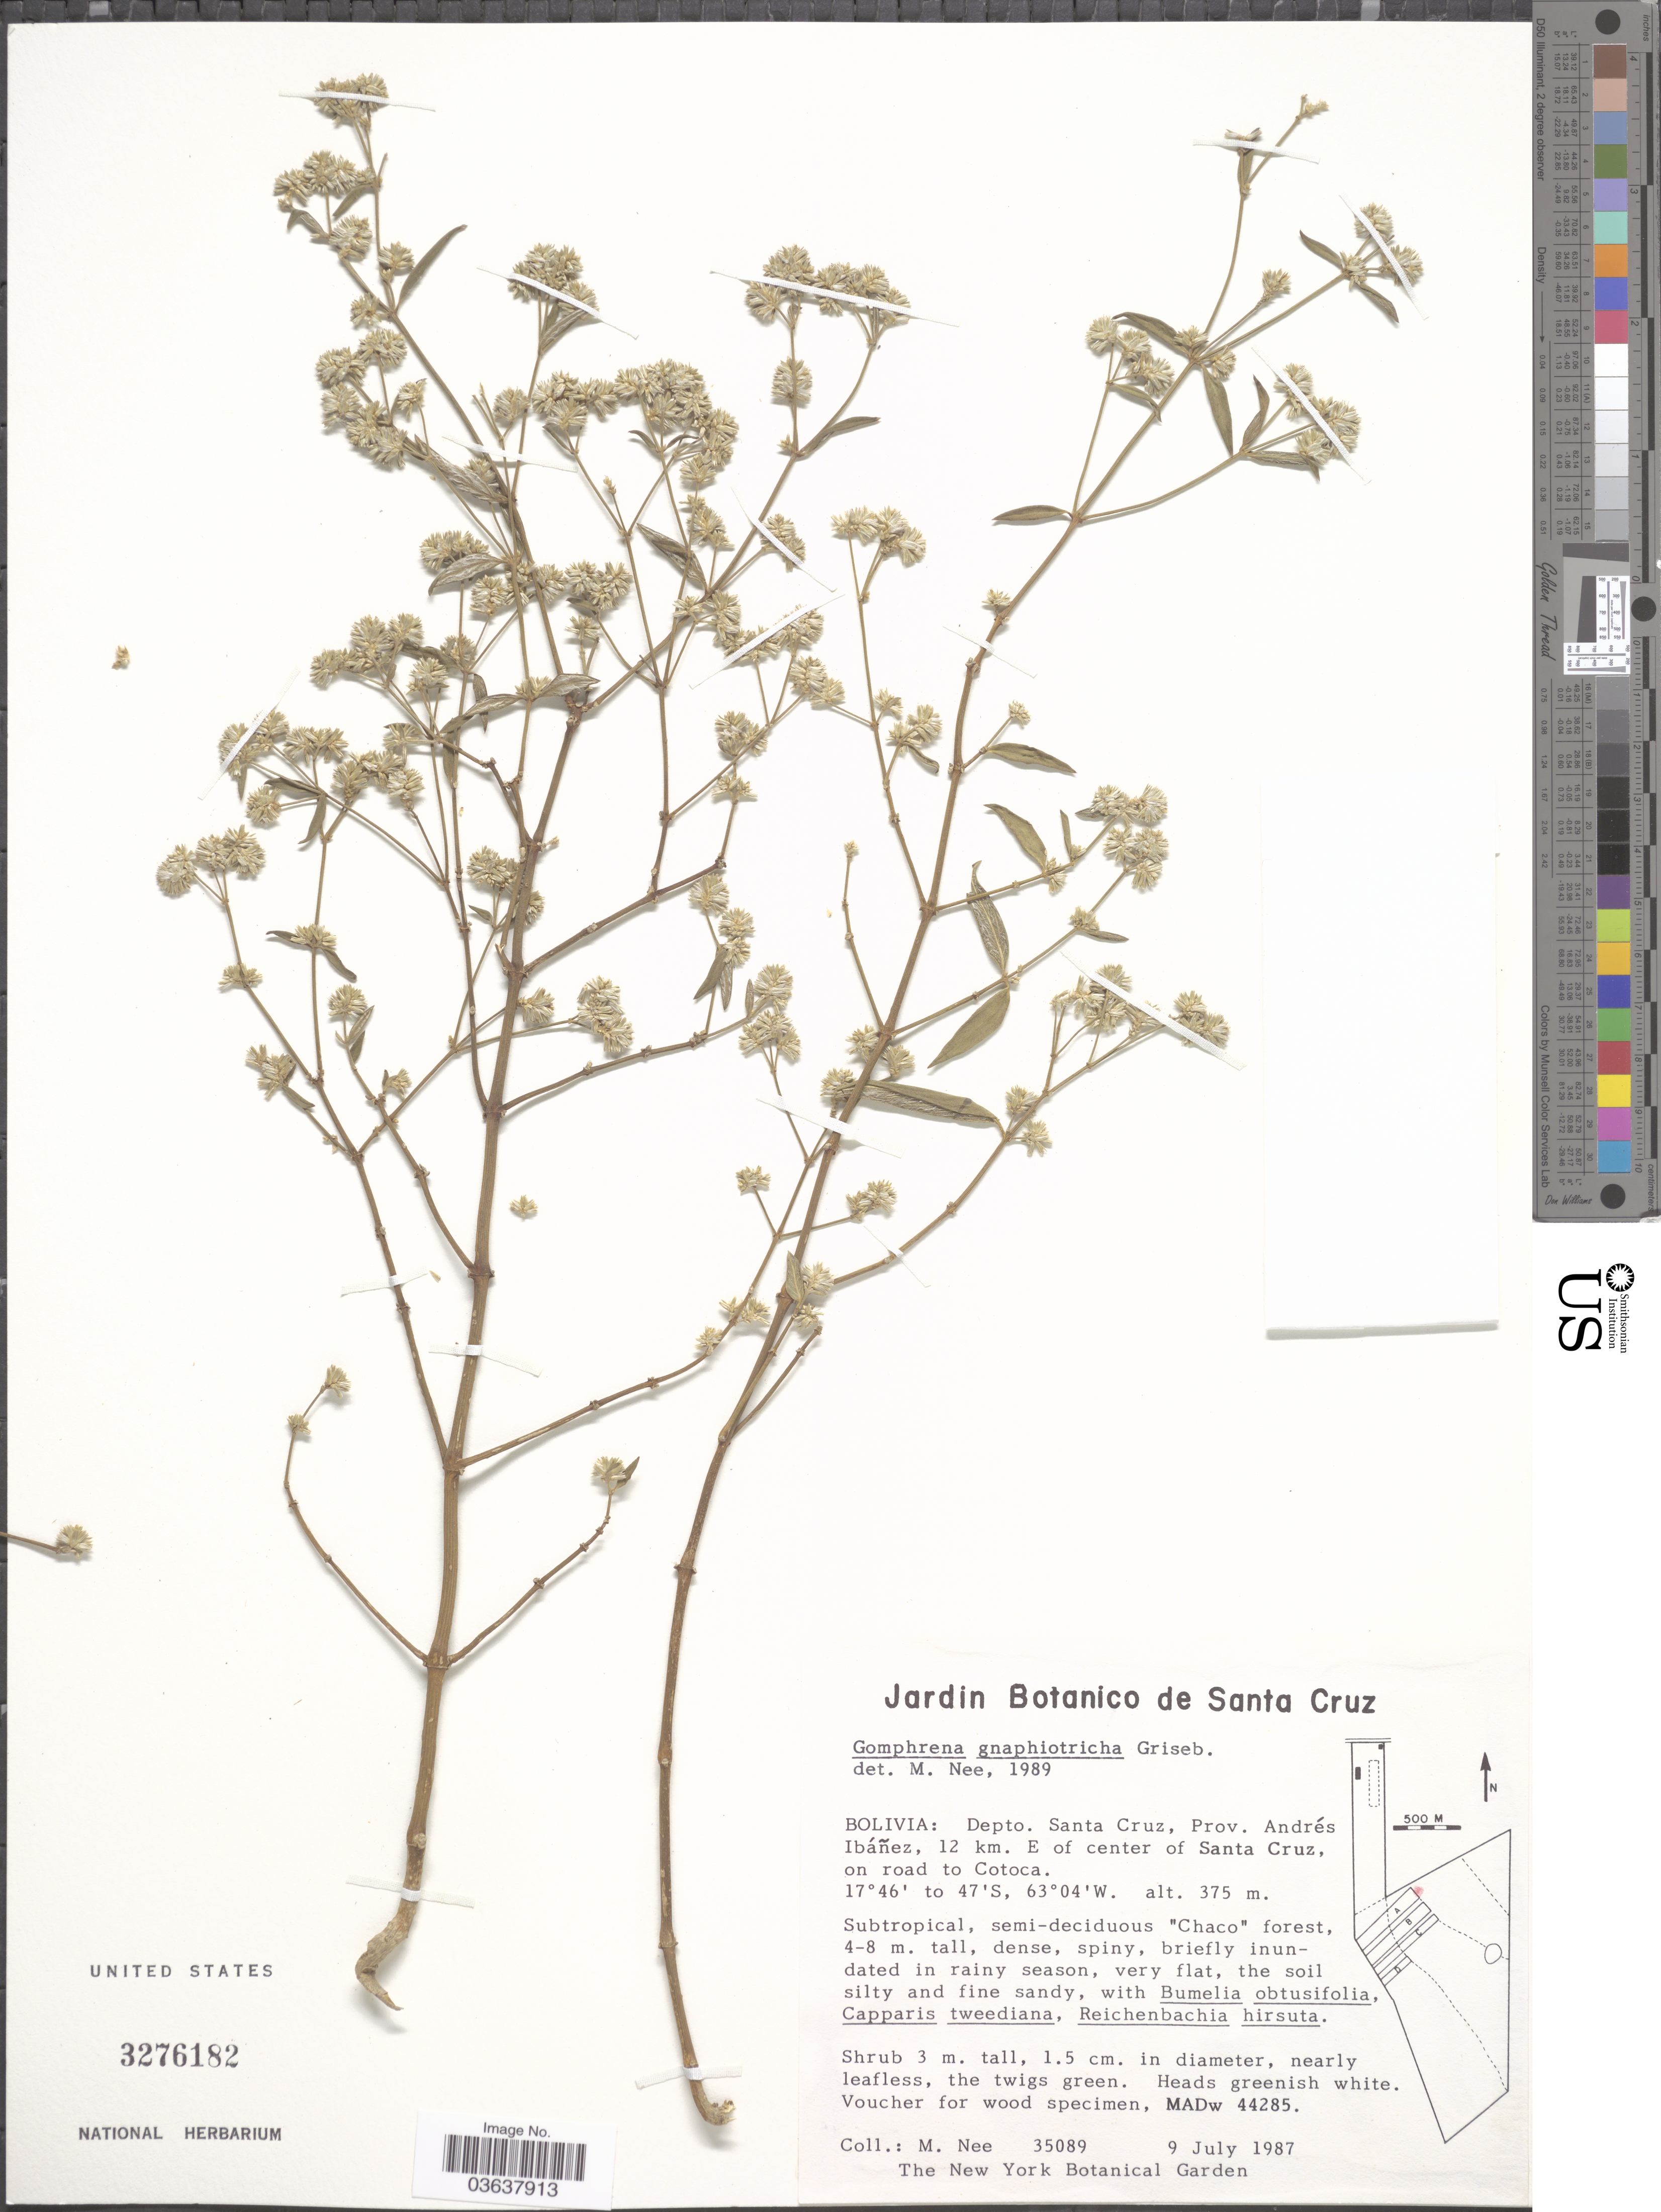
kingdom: Plantae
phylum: Tracheophyta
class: Magnoliopsida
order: Caryophyllales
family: Amaranthaceae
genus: Gomphrena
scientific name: Gomphrena gnaphiotricha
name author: Griseb.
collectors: M. Nee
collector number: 35089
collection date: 1987-07-09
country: Bolivia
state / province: Santa Cruz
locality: Depto. Santa Cruz, Prov. Andrés Ibáñez, 12 km. E of center of Santa Cruz, on road to Cotoca.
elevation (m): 375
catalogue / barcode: US 3276182